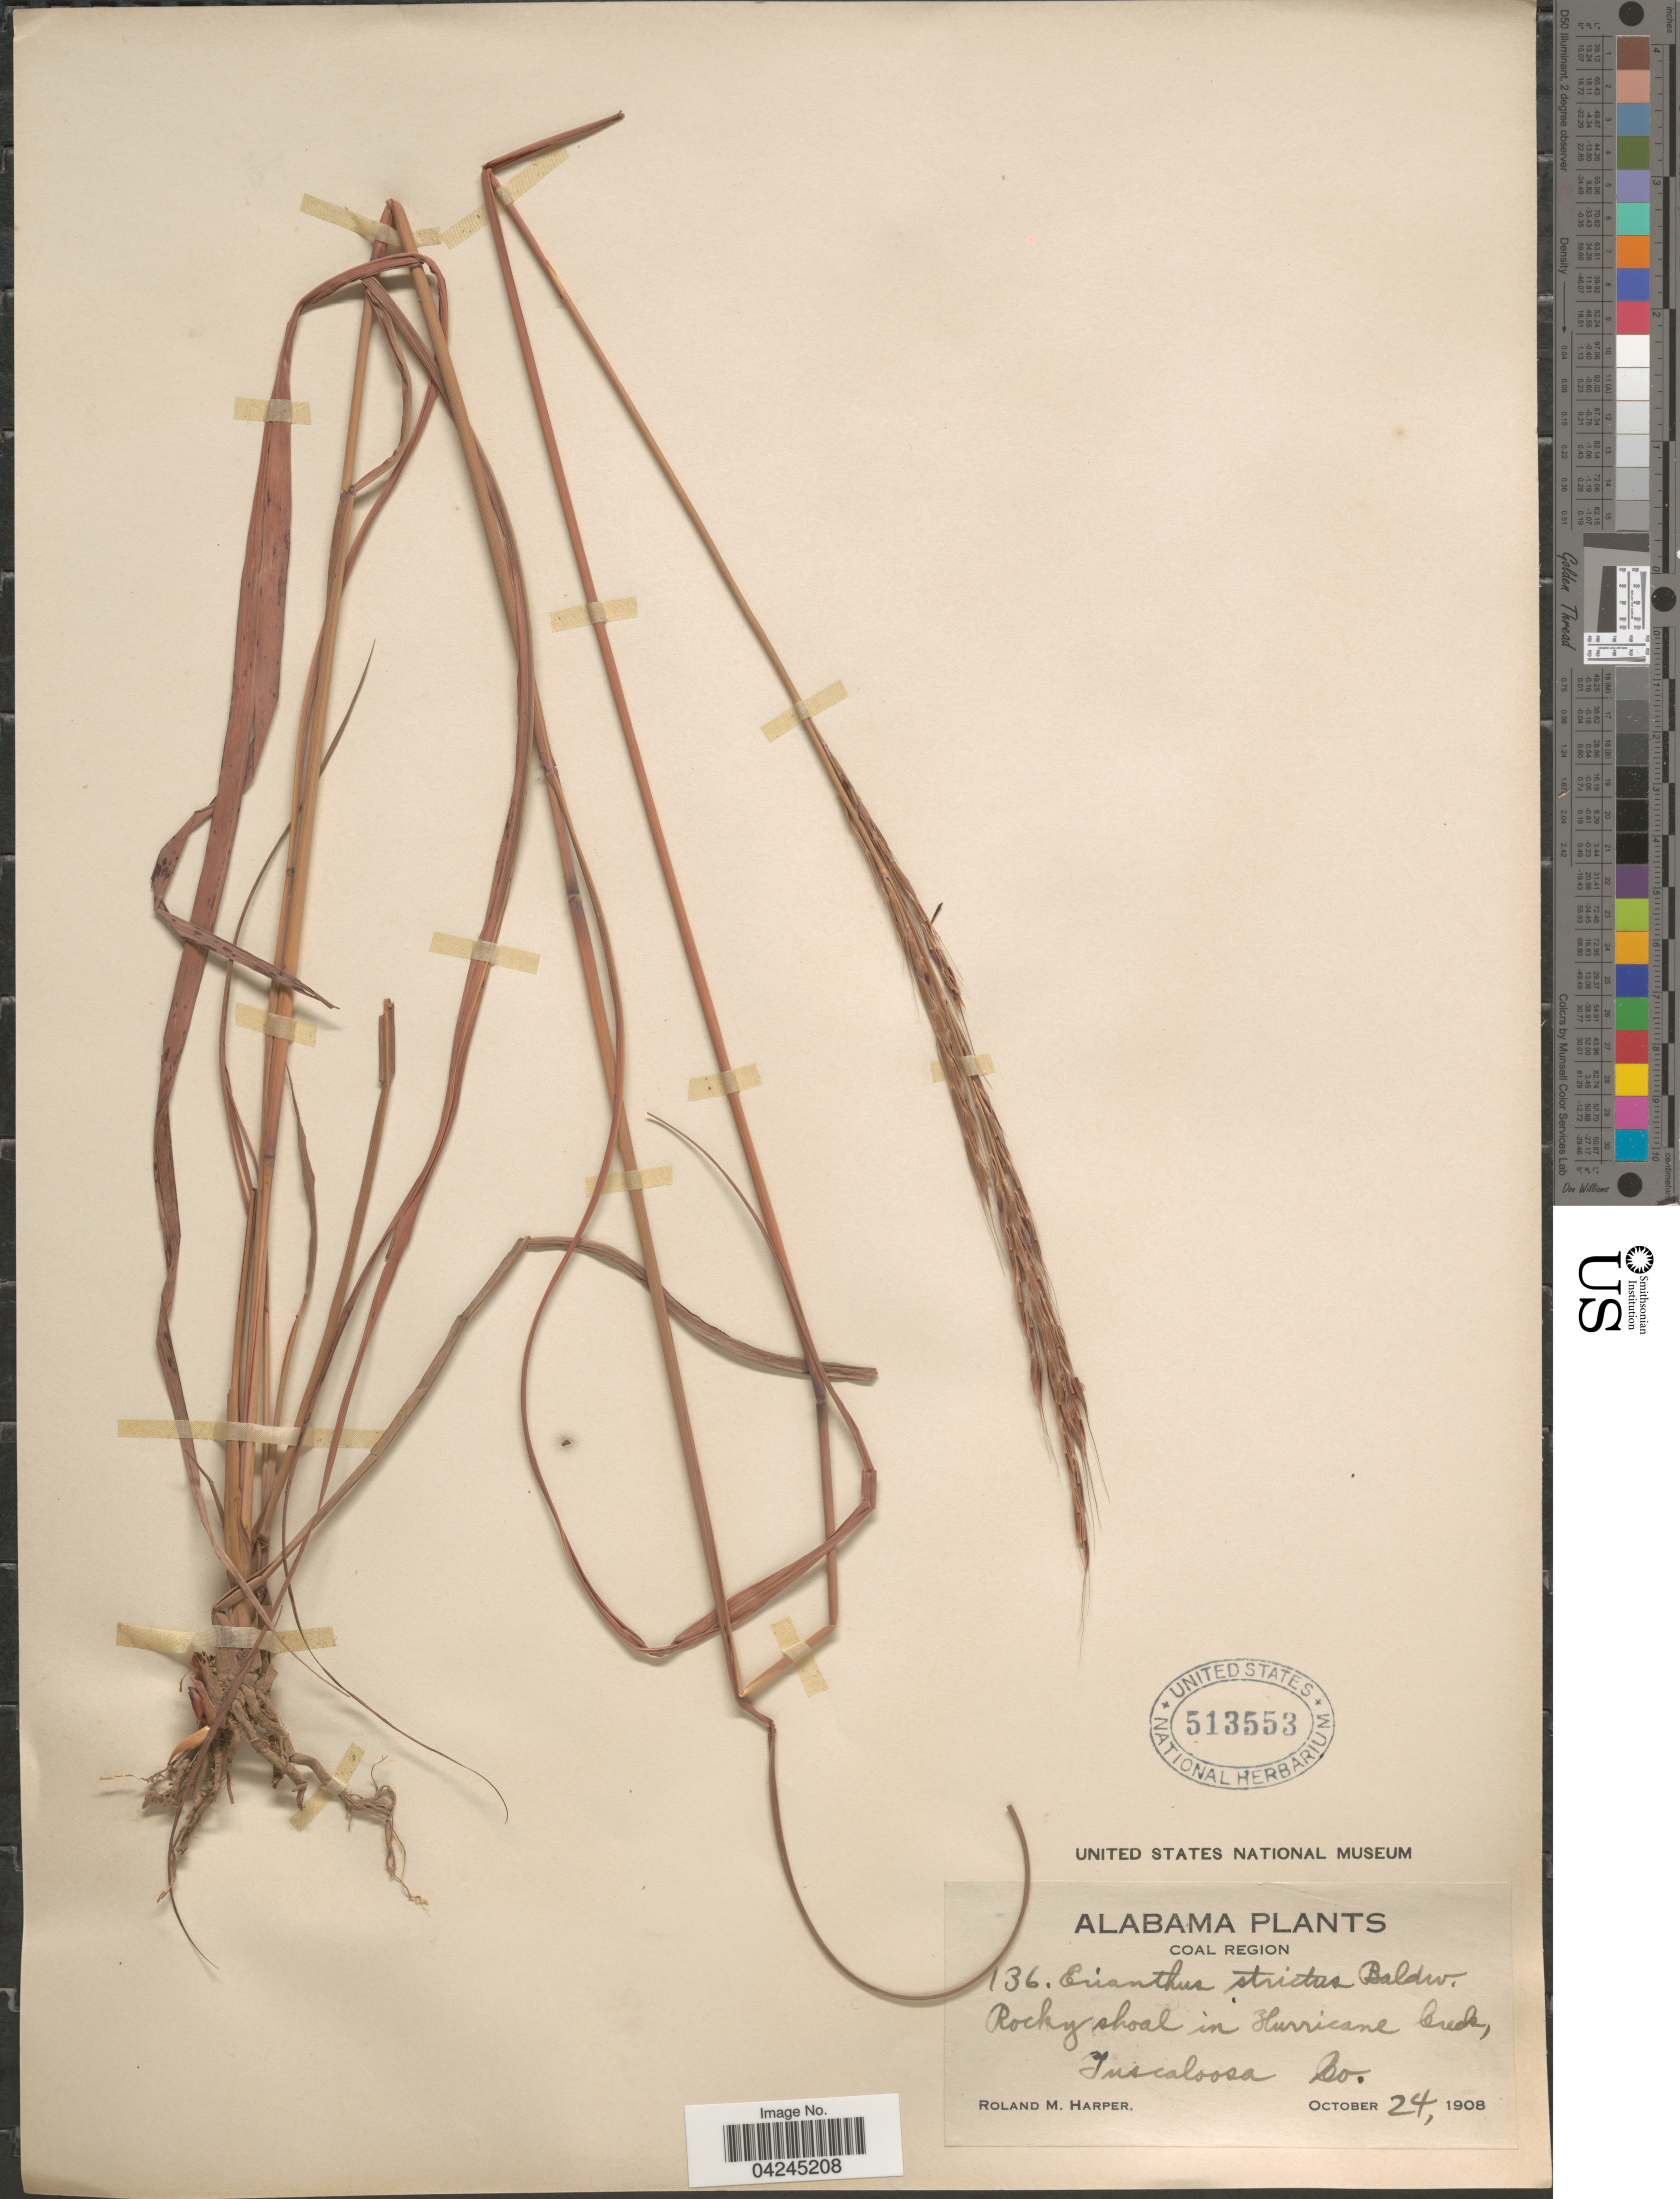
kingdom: Plantae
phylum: Tracheophyta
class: Liliopsida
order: Poales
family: Poaceae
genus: Erianthus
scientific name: Erianthus strictus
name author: Baldwin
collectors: R. M. Harper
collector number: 136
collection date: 1908-10-24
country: United States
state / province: Alabama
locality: Coal Region. In Hurricane Creek, Tuscaloosa Co.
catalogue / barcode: US 513553